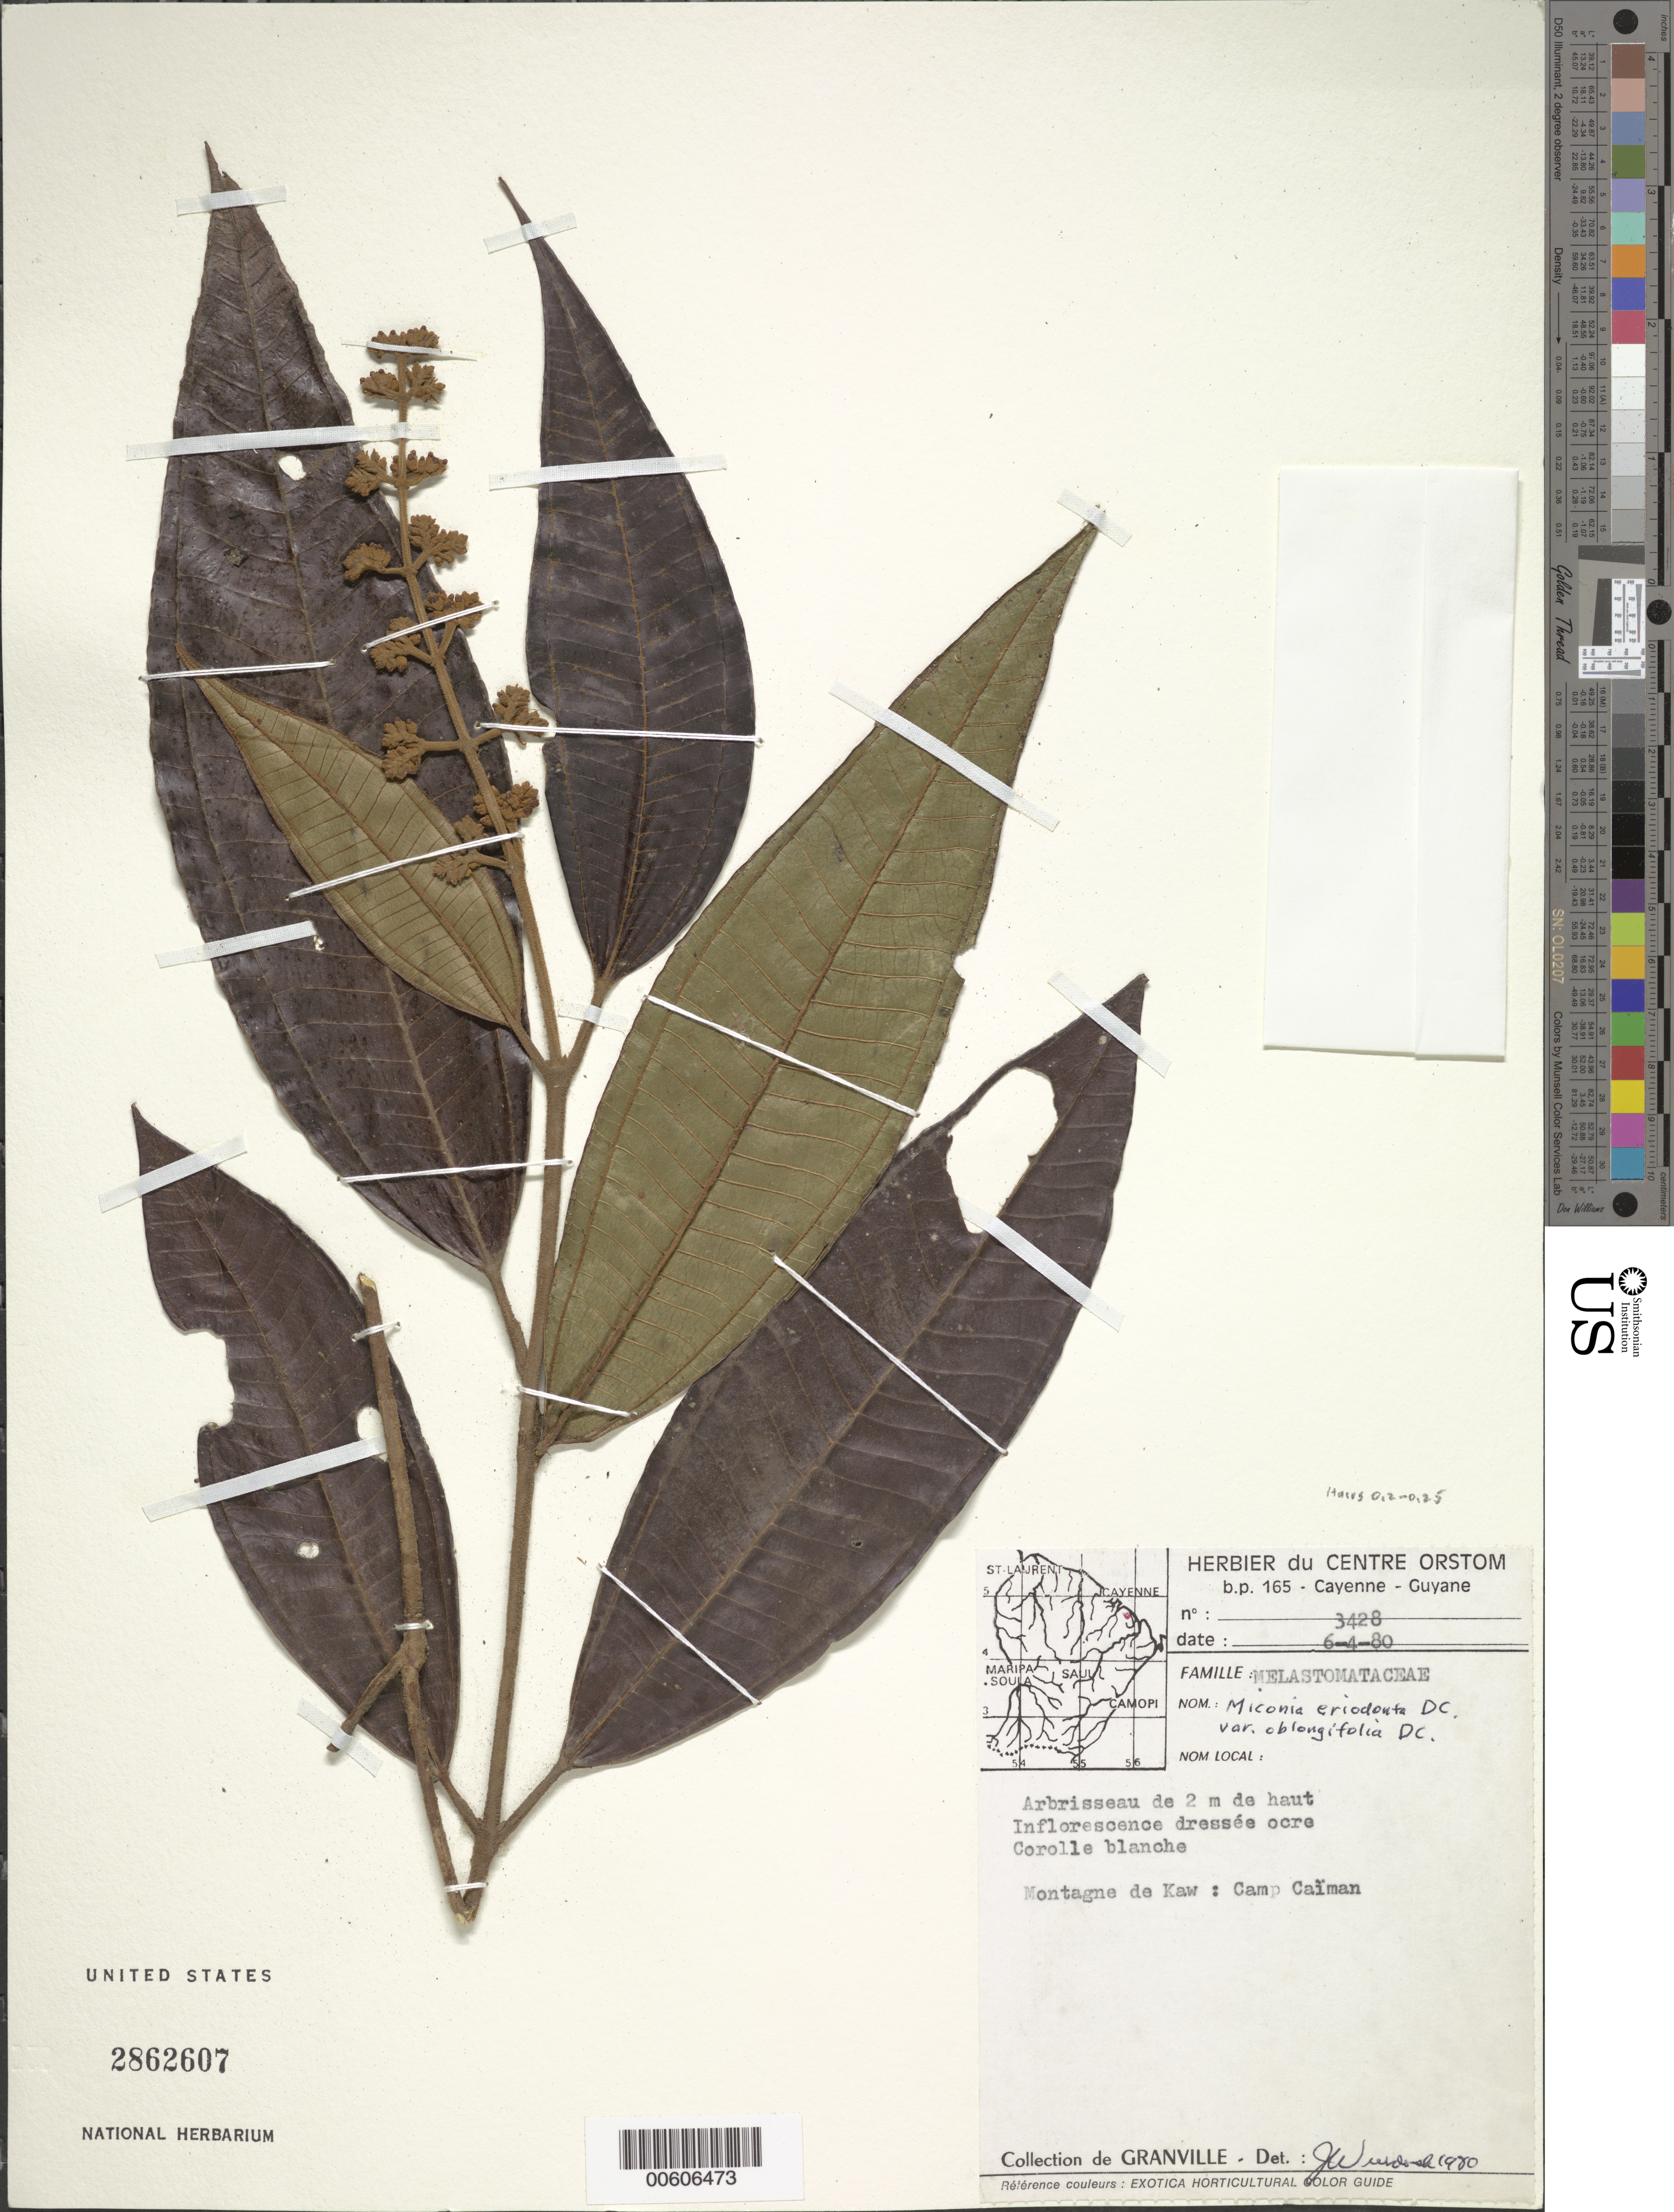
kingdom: Plantae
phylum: Tracheophyta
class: Magnoliopsida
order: Myrtales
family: Melastomataceae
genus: Miconia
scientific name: Miconia eriodonta var. oblongifolia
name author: DC.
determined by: Wurdack, John J., (US), US (UNITED STATES)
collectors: J.-J. de Granville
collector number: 3428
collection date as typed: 6-Mar-80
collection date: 1980-03-06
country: French Guiana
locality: Montagne de Kaw, Camp Caïman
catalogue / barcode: US 2862607